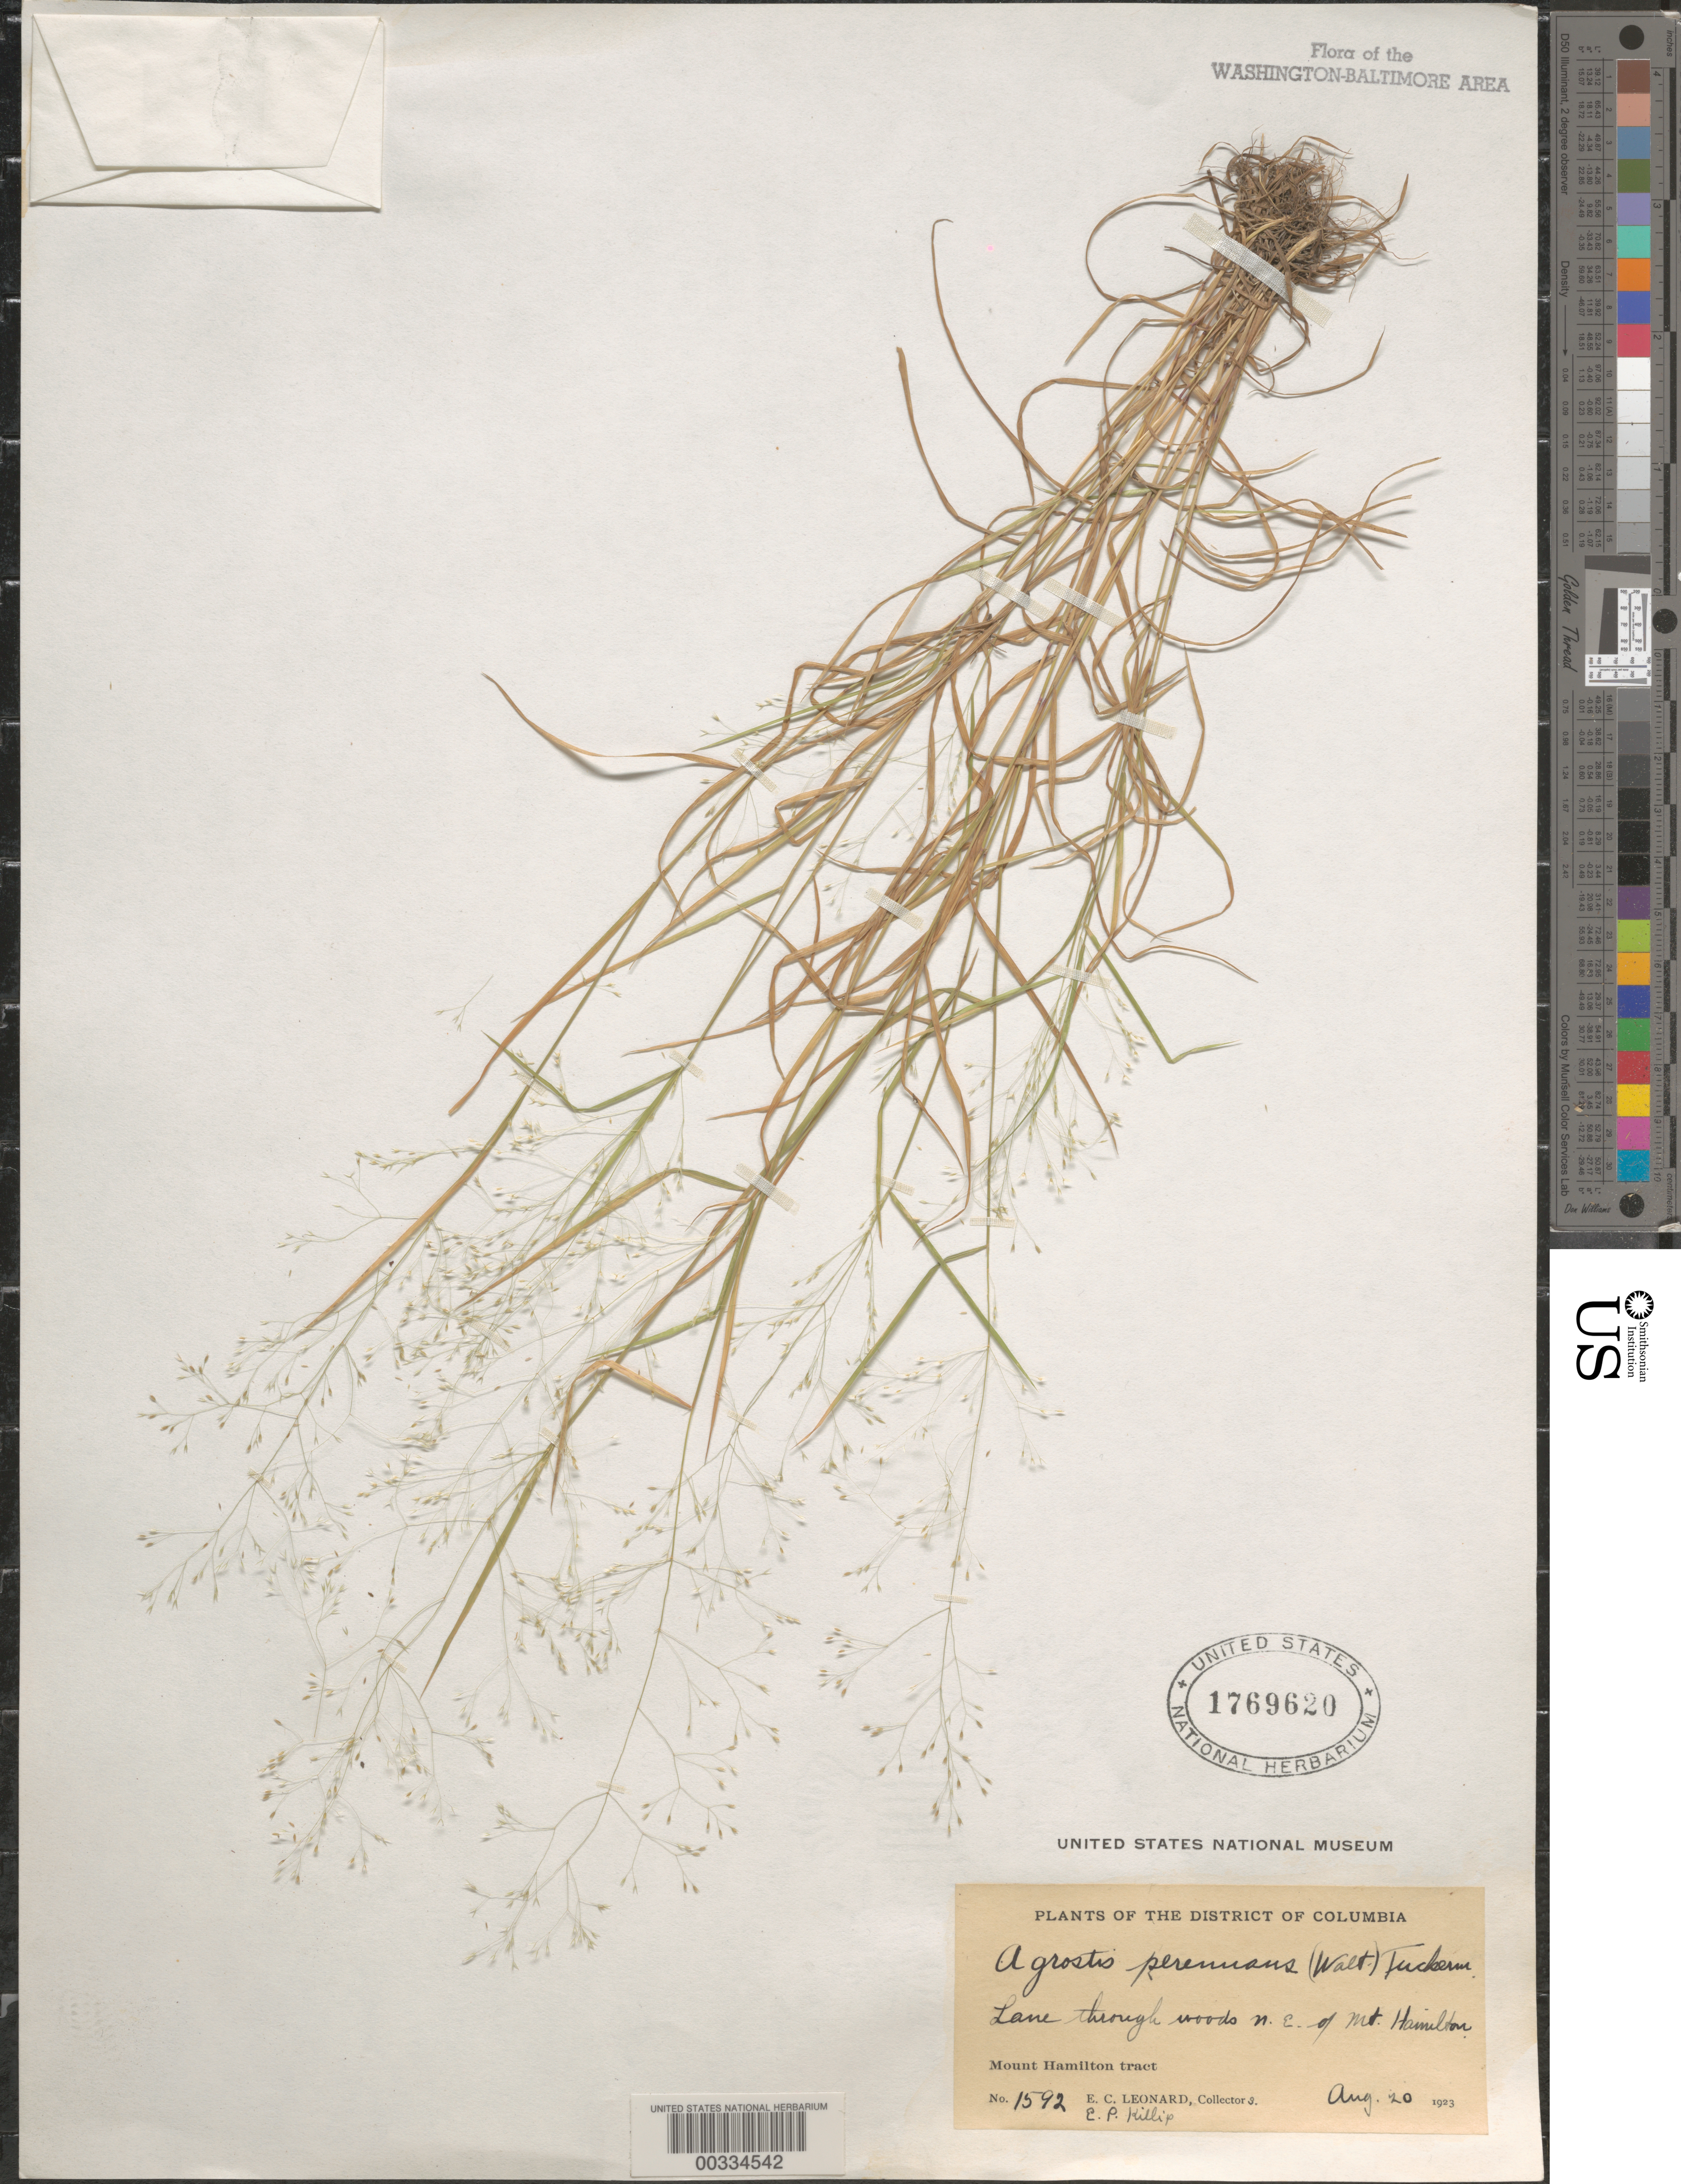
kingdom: Plantae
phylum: Tracheophyta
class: Liliopsida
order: Poales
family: Poaceae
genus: Agrostis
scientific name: Agrostis perennans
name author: (Walter) Tuck.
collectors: E. C. Leonard & E. P. Killip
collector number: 1592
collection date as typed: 20 Aug 1923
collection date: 1923-08-20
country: United States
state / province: District of Columbia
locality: Northeast of Mount Hamilton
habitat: Lane through woods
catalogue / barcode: US 1769620